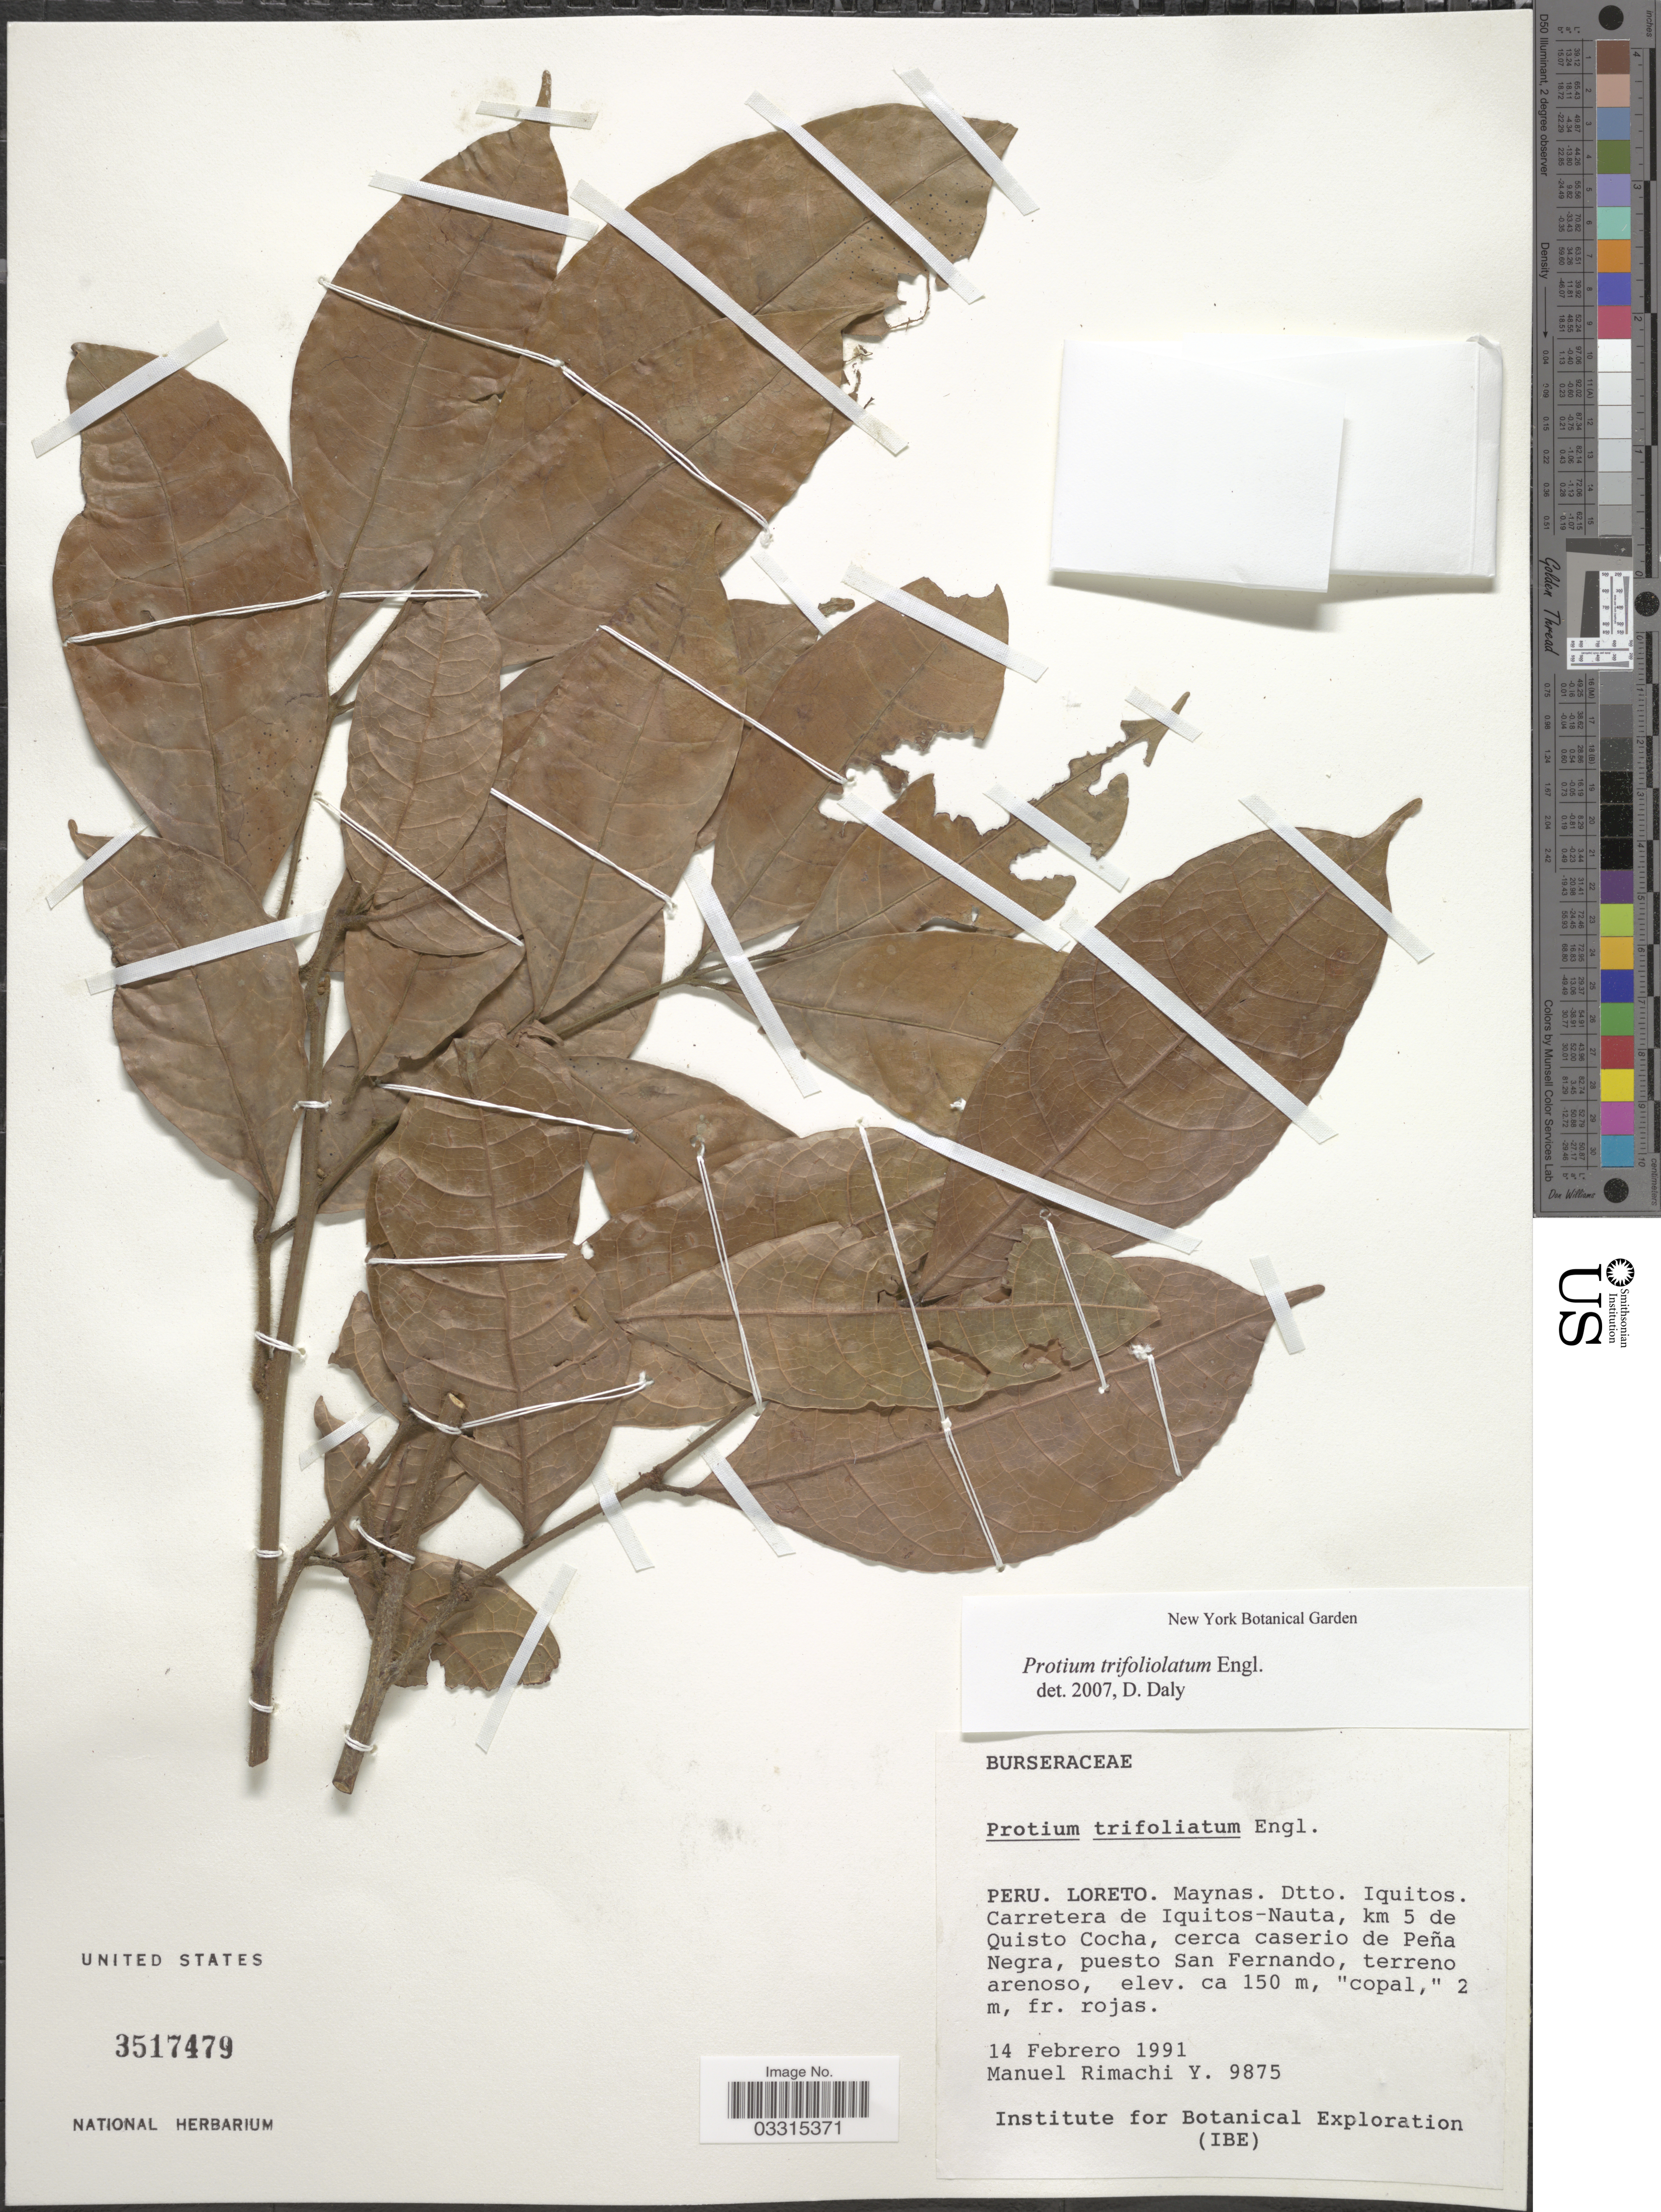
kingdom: Plantae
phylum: Tracheophyta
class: Magnoliopsida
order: Sapindales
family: Burseraceae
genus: Protium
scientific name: Protium trifoliolatum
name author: Engl.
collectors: M. Rimachi Y.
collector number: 9875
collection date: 1991-02-14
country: Peru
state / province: Loreto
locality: Maynas. Dtto. Iquitos. Carretera de Iquitos-Nauta, km 5 de Quisto Cocha, cerca caserio de Peña Negra, puesto San Fernando.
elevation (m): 150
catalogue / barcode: US 3517479